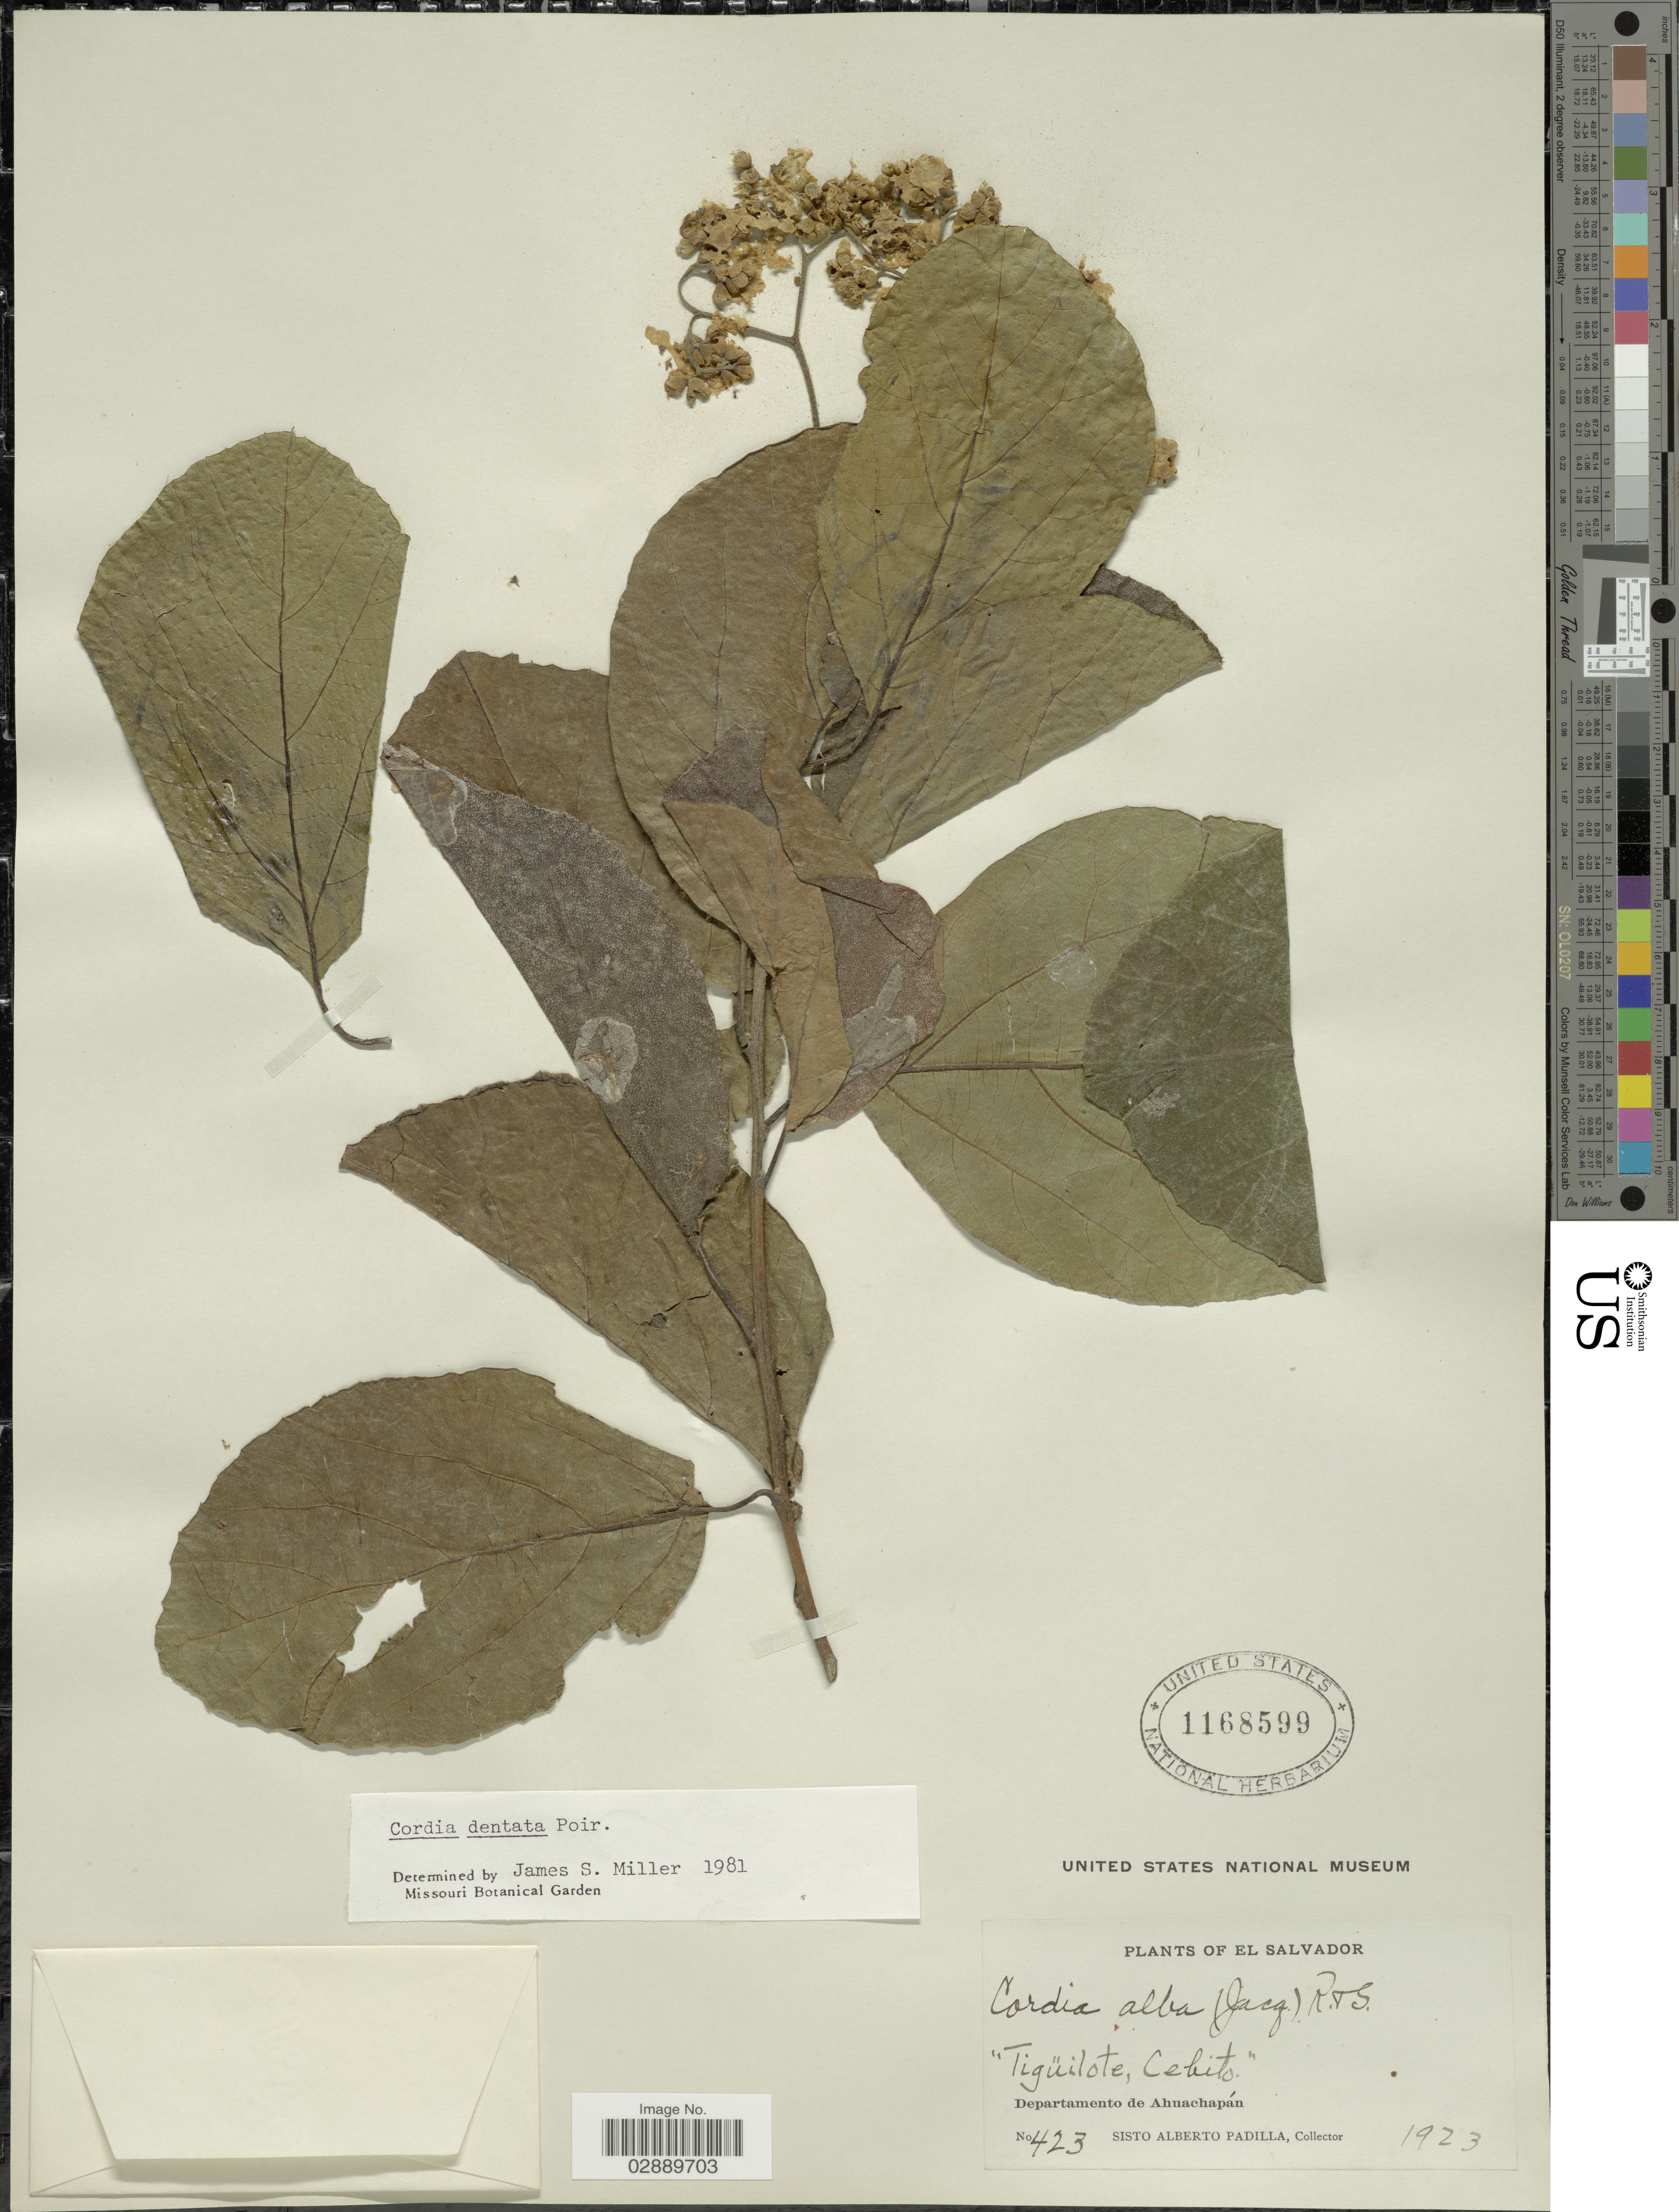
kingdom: Plantae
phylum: Tracheophyta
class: Magnoliopsida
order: Boraginales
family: Cordiaceae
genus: Cordia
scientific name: Cordia dentata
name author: Poir.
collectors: S. A. Padilla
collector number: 423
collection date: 1923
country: El Salvador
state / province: Ahuachapan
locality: Departamento de Ahuachapán.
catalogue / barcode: US 1168599